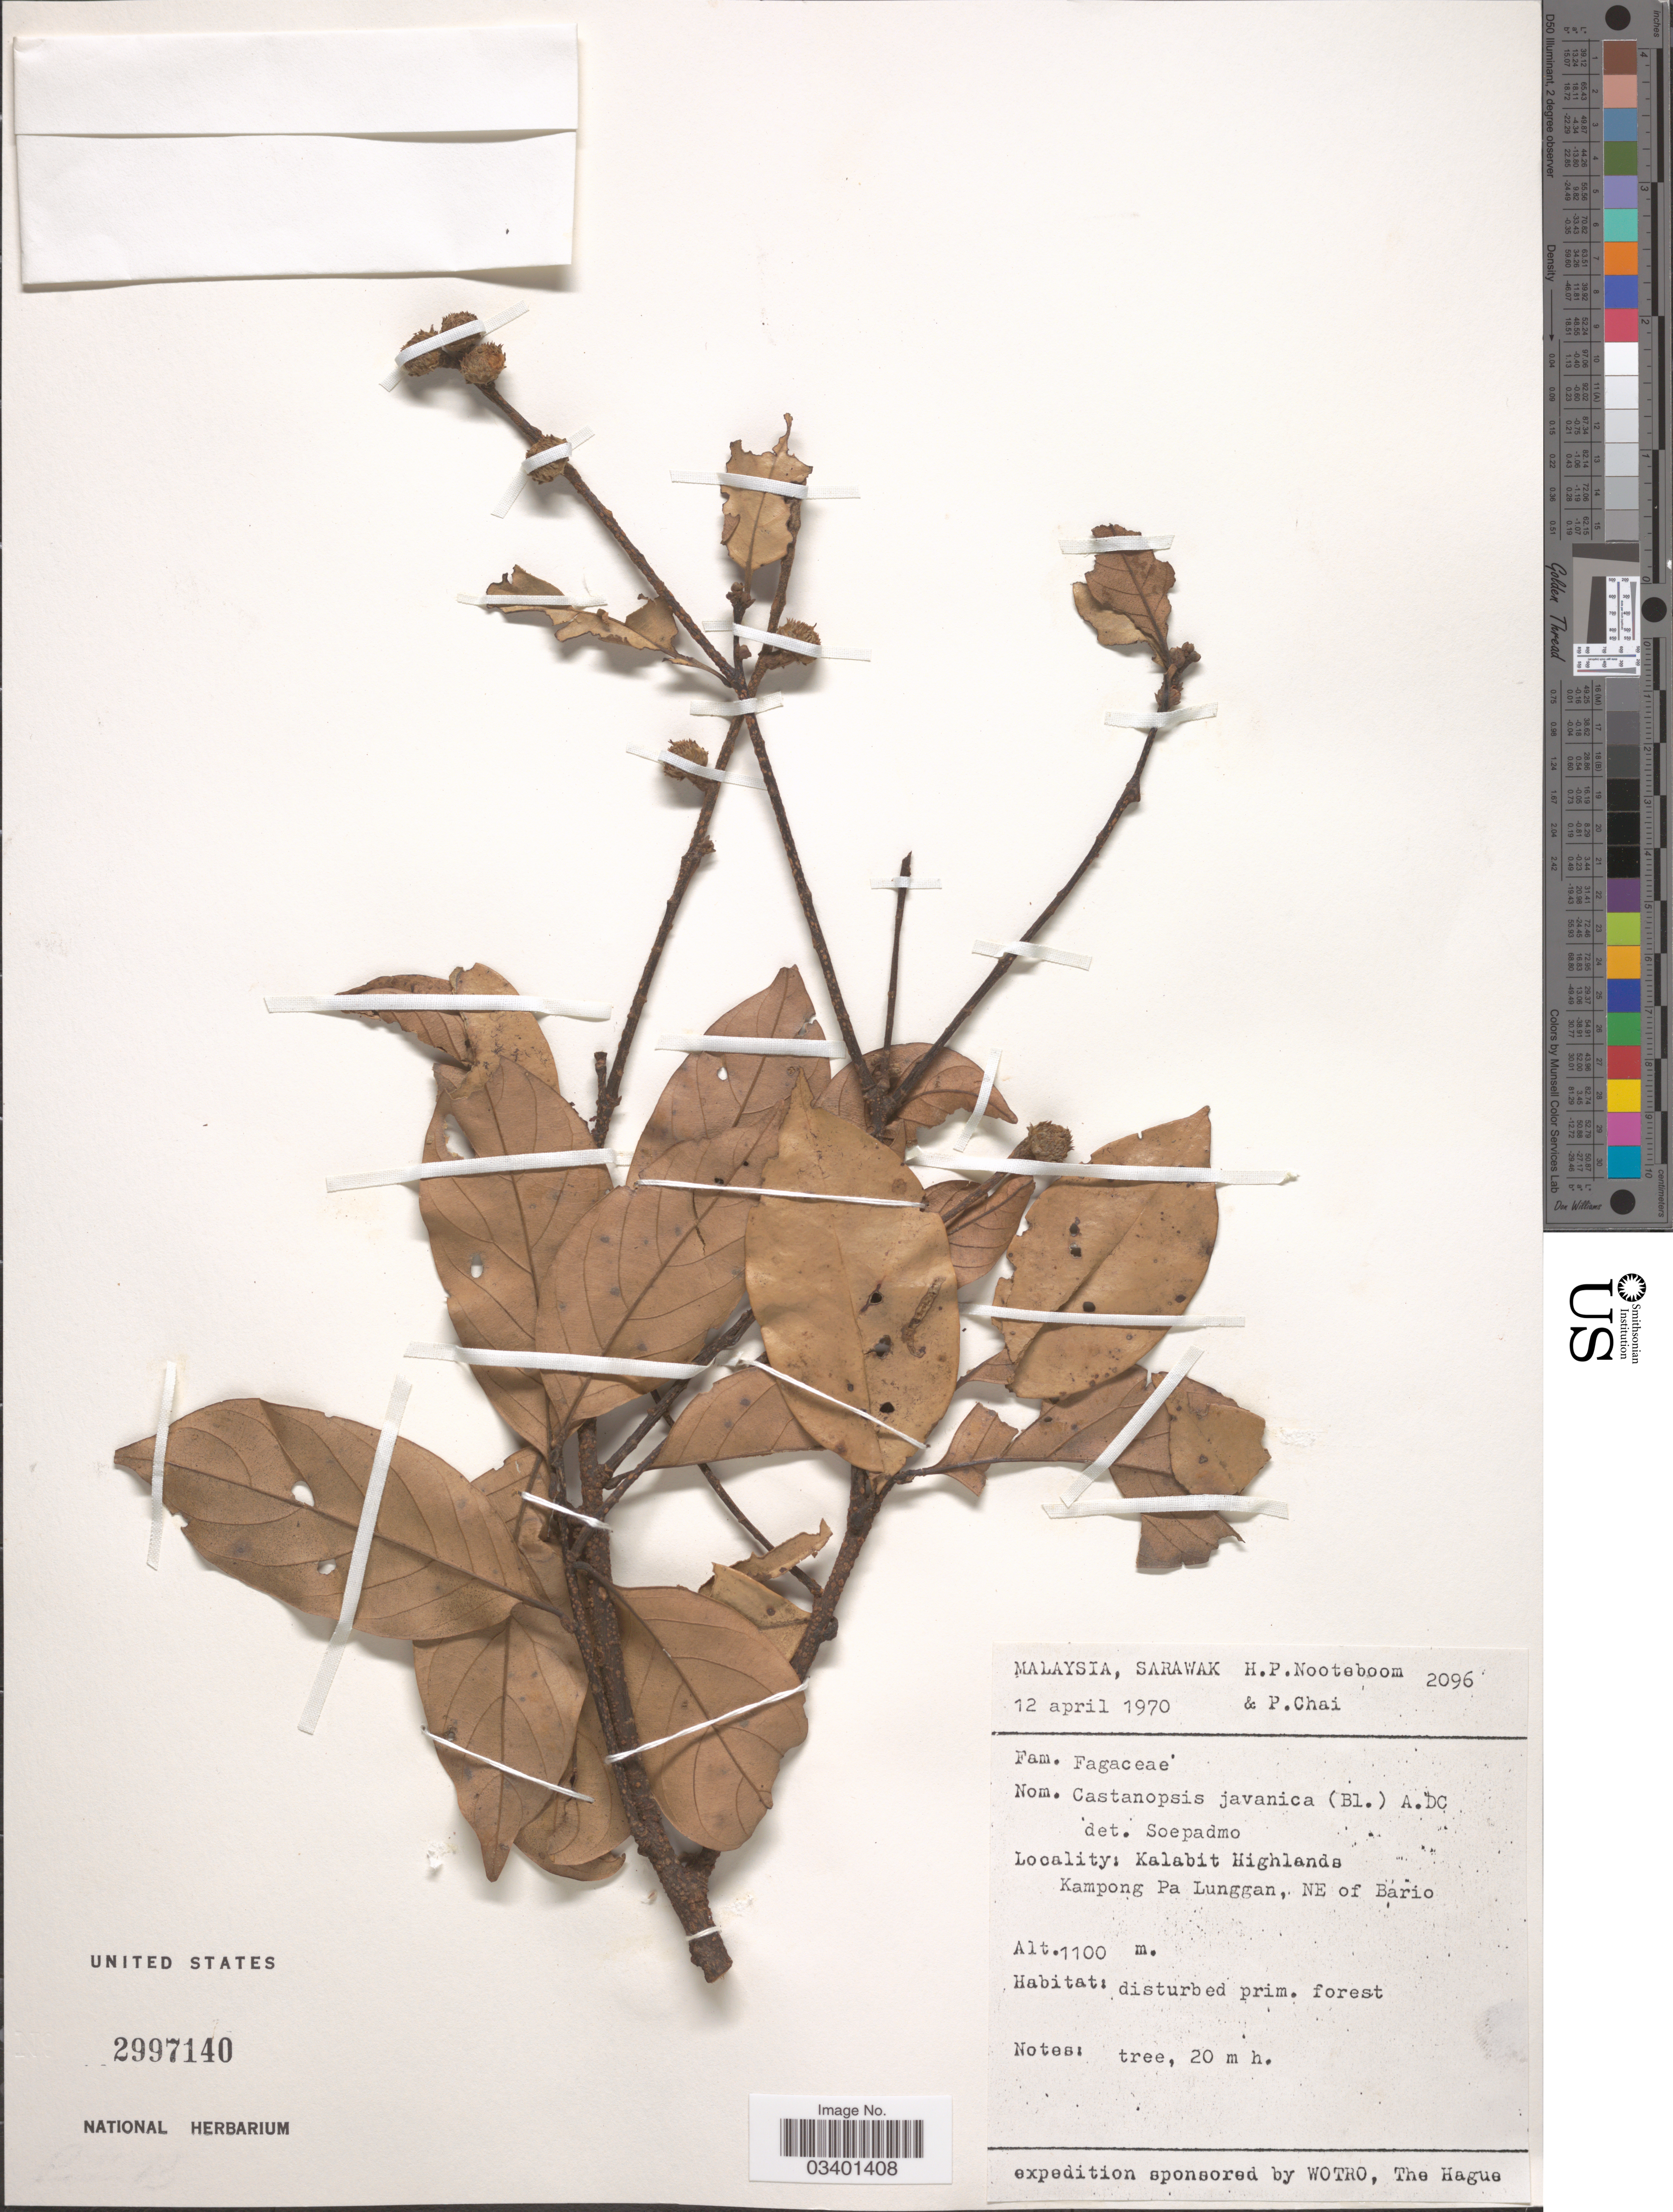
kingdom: Plantae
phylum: Tracheophyta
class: Magnoliopsida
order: Fagales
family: Fagaceae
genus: Castanopsis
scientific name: Castanopsis javanica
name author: (Blume) A. DC.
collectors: H. P. Nooteboom & P. Chai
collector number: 2096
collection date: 1970-04-12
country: Malaysia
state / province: Sarawak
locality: Kalabit Highlands. Kampong Pa Lunggan, NE of Bario.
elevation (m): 1100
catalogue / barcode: US 2997140